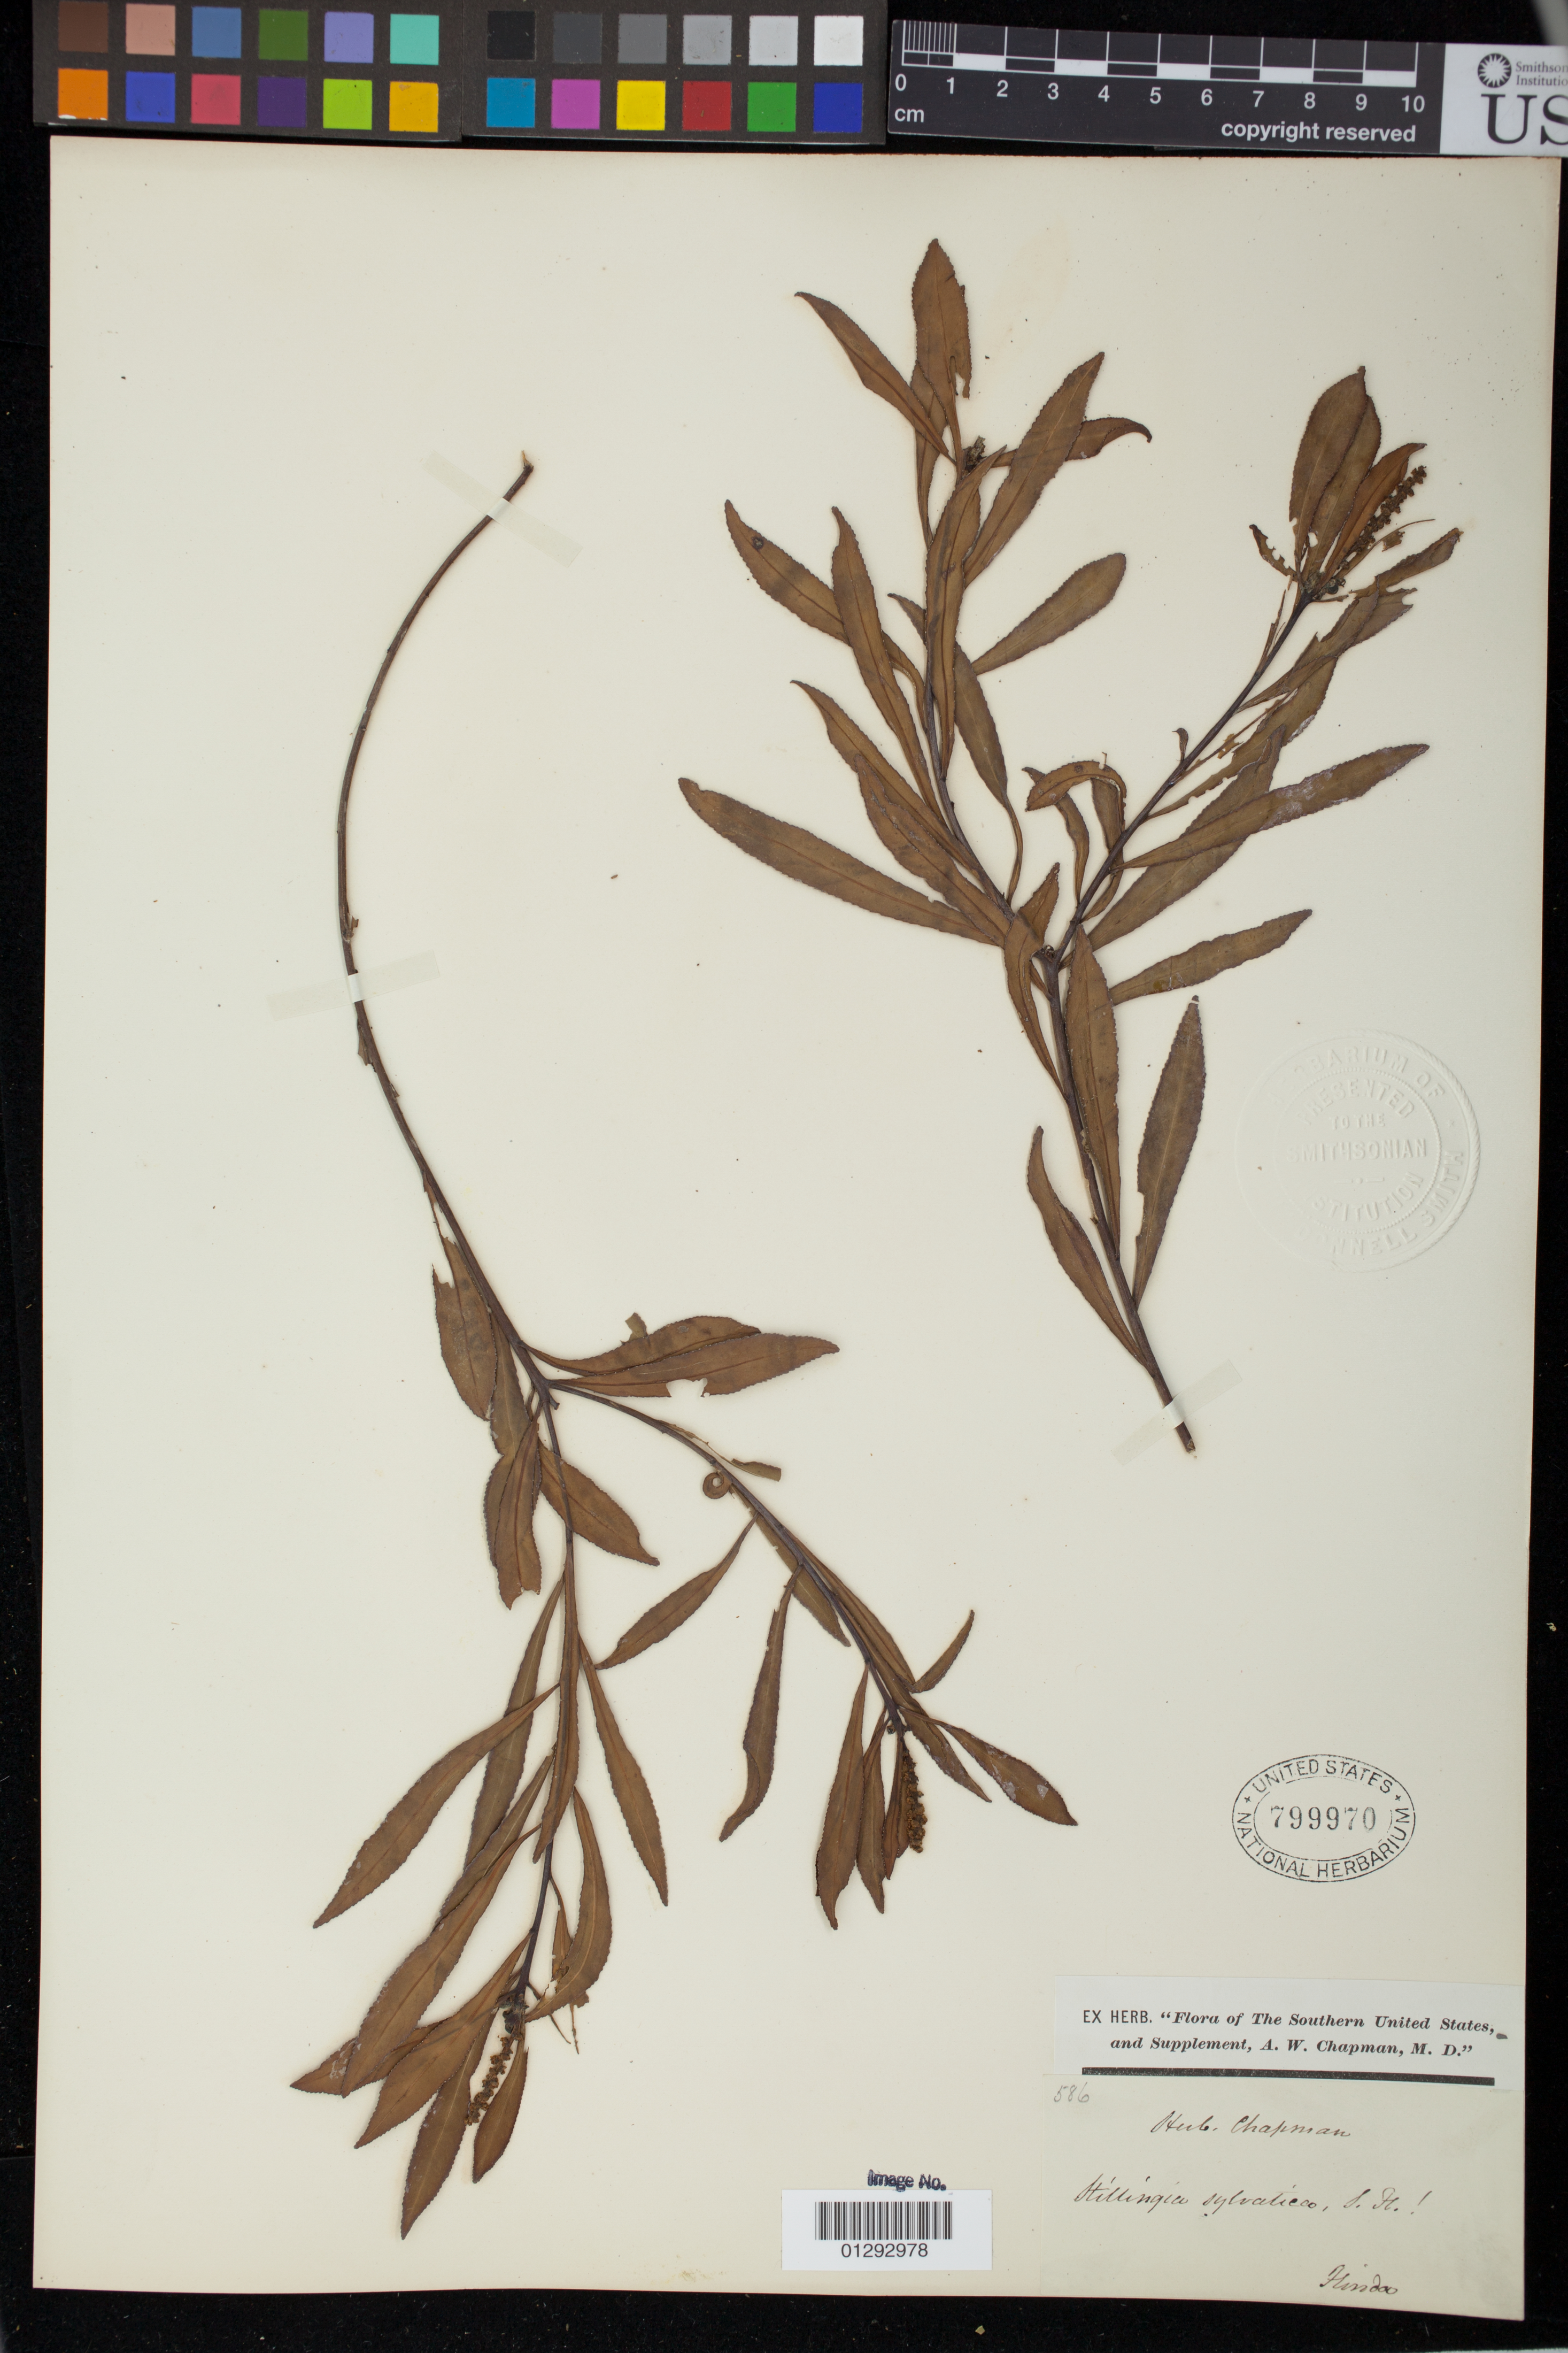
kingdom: Plantae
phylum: Tracheophyta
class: Magnoliopsida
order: Malpighiales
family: Euphorbiaceae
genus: Stillingia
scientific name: Stillingia sylvatica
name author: L.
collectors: A. W. Chapman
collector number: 586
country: United States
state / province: Florida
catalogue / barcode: US 799970